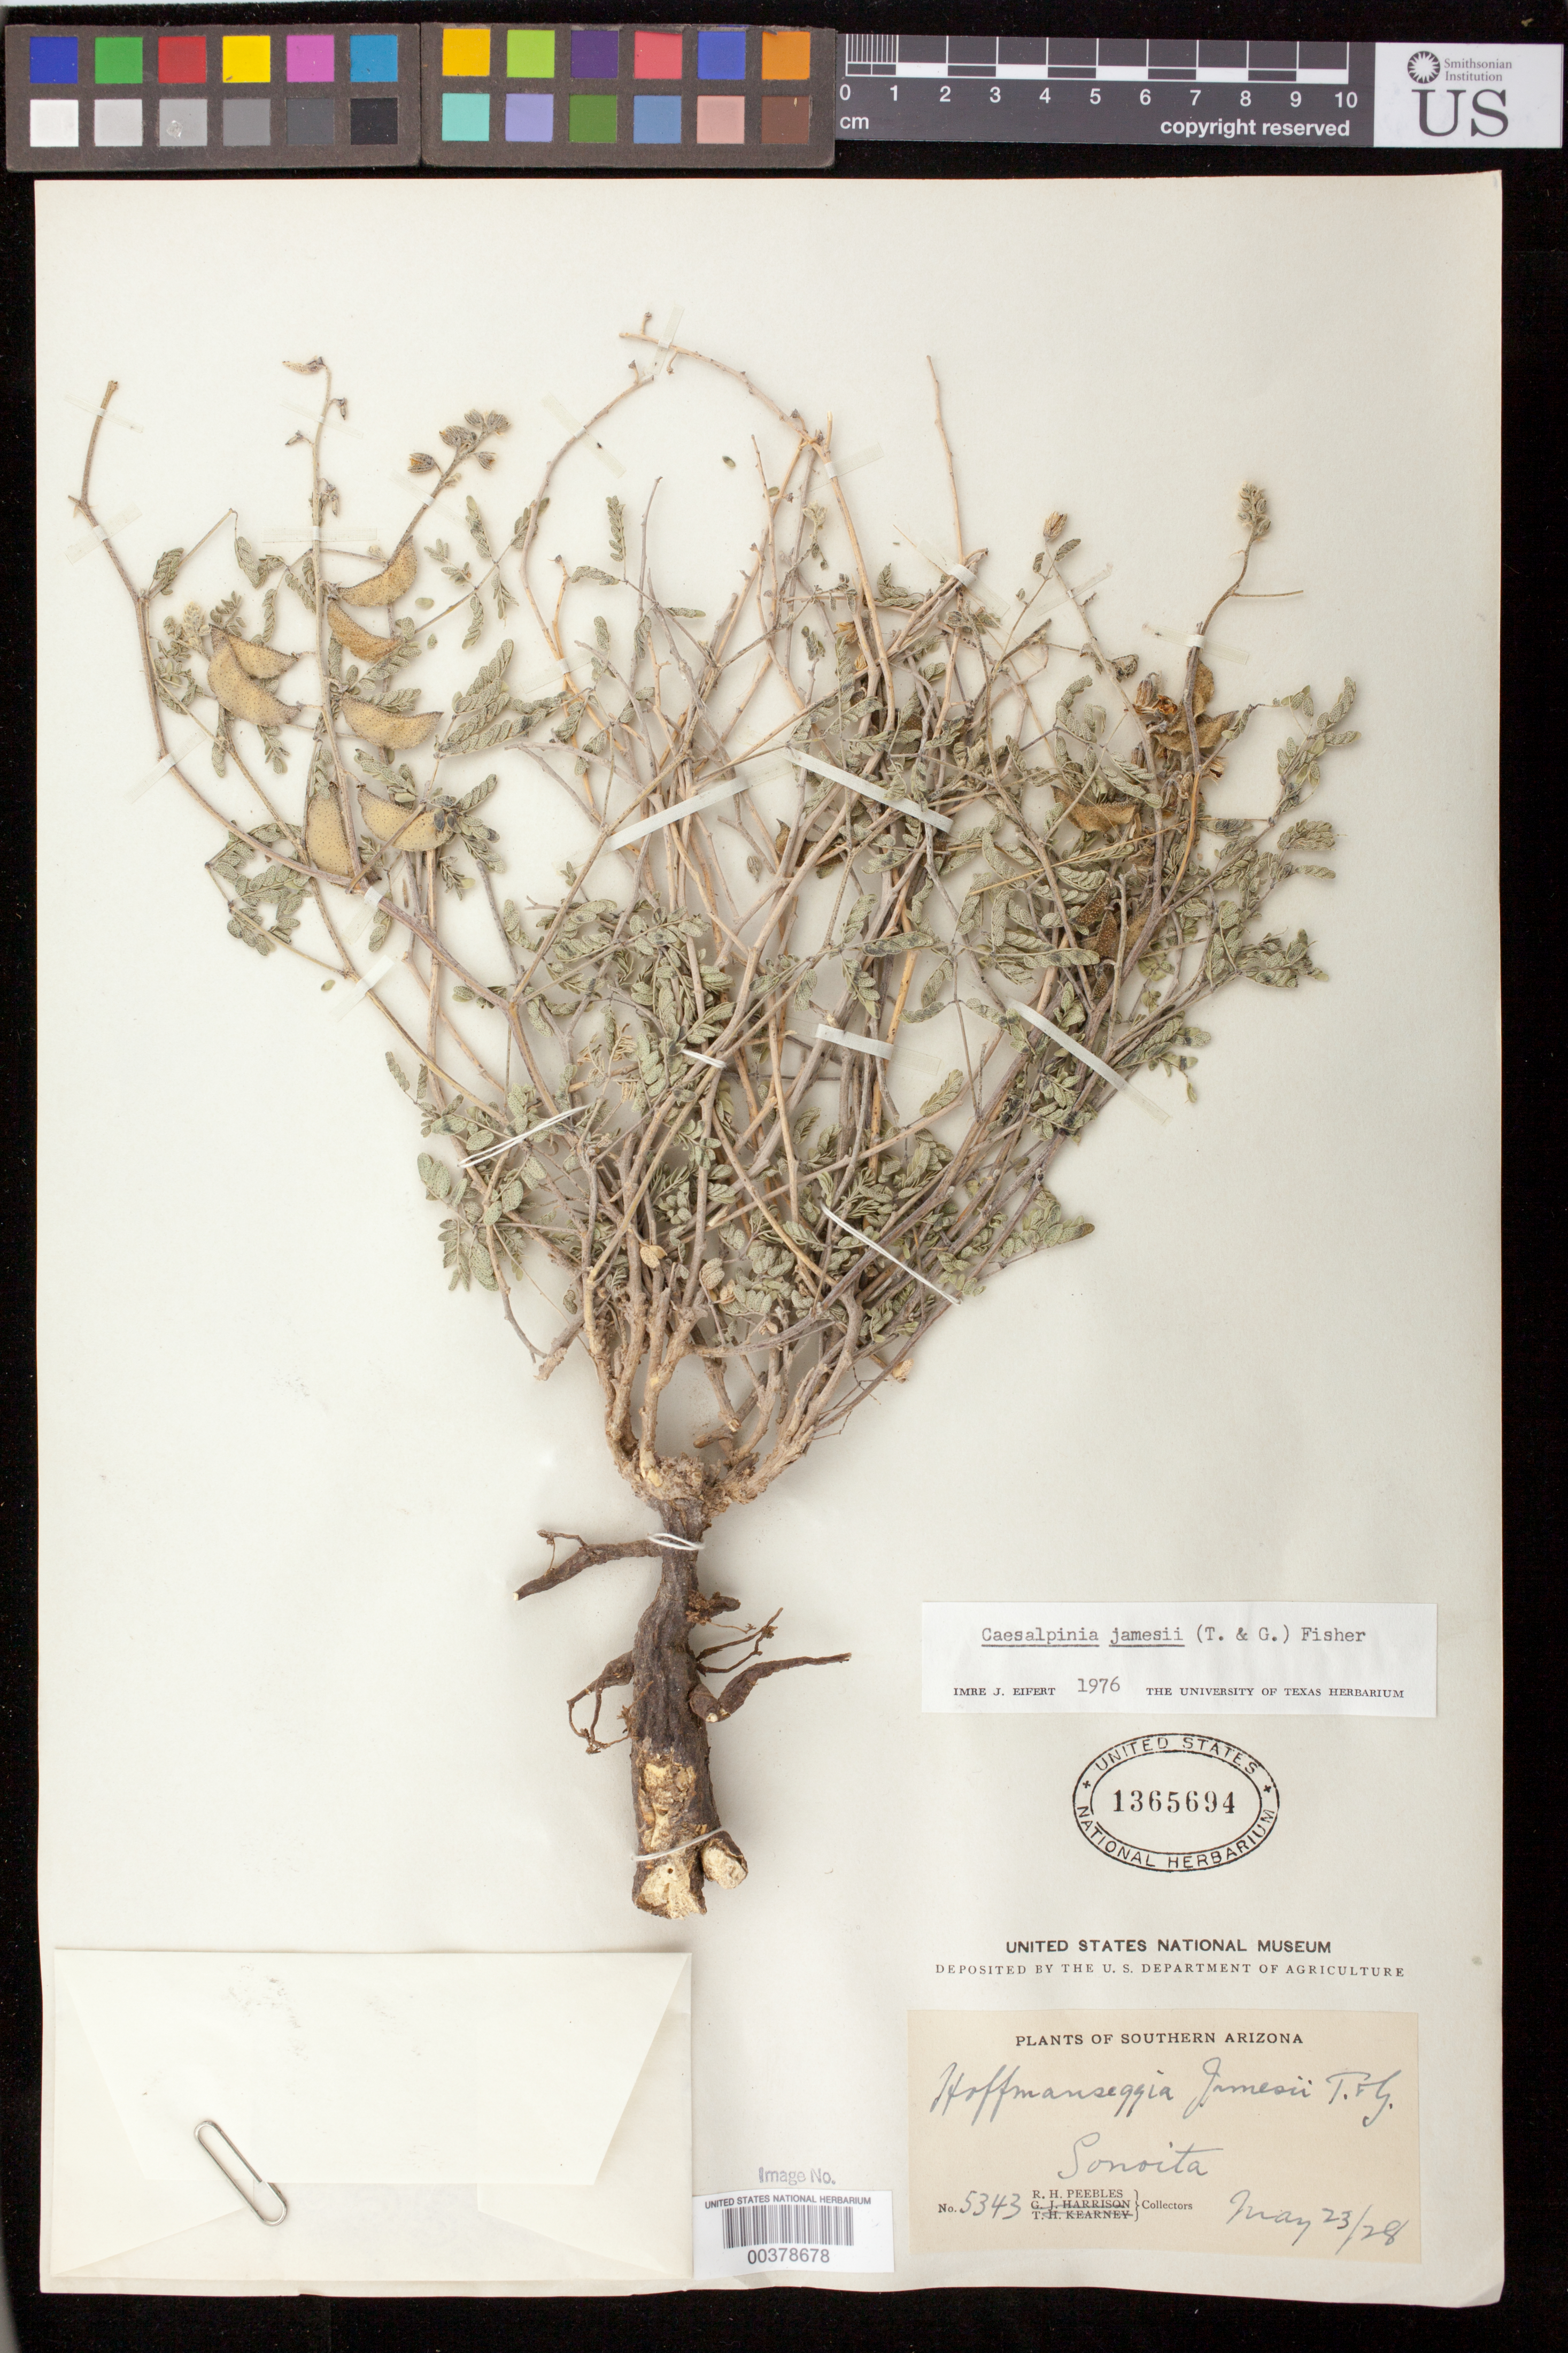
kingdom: Plantae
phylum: Tracheophyta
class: Magnoliopsida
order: Fabales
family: Fabaceae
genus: Caesalpinia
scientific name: Caesalpinia jamesii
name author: (Torr. & A. Gray) Fisher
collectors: R. H. Peebles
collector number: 5343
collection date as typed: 23 May 1928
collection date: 1928-05-23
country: United States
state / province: Arizona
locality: Sonoita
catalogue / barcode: US 1365694